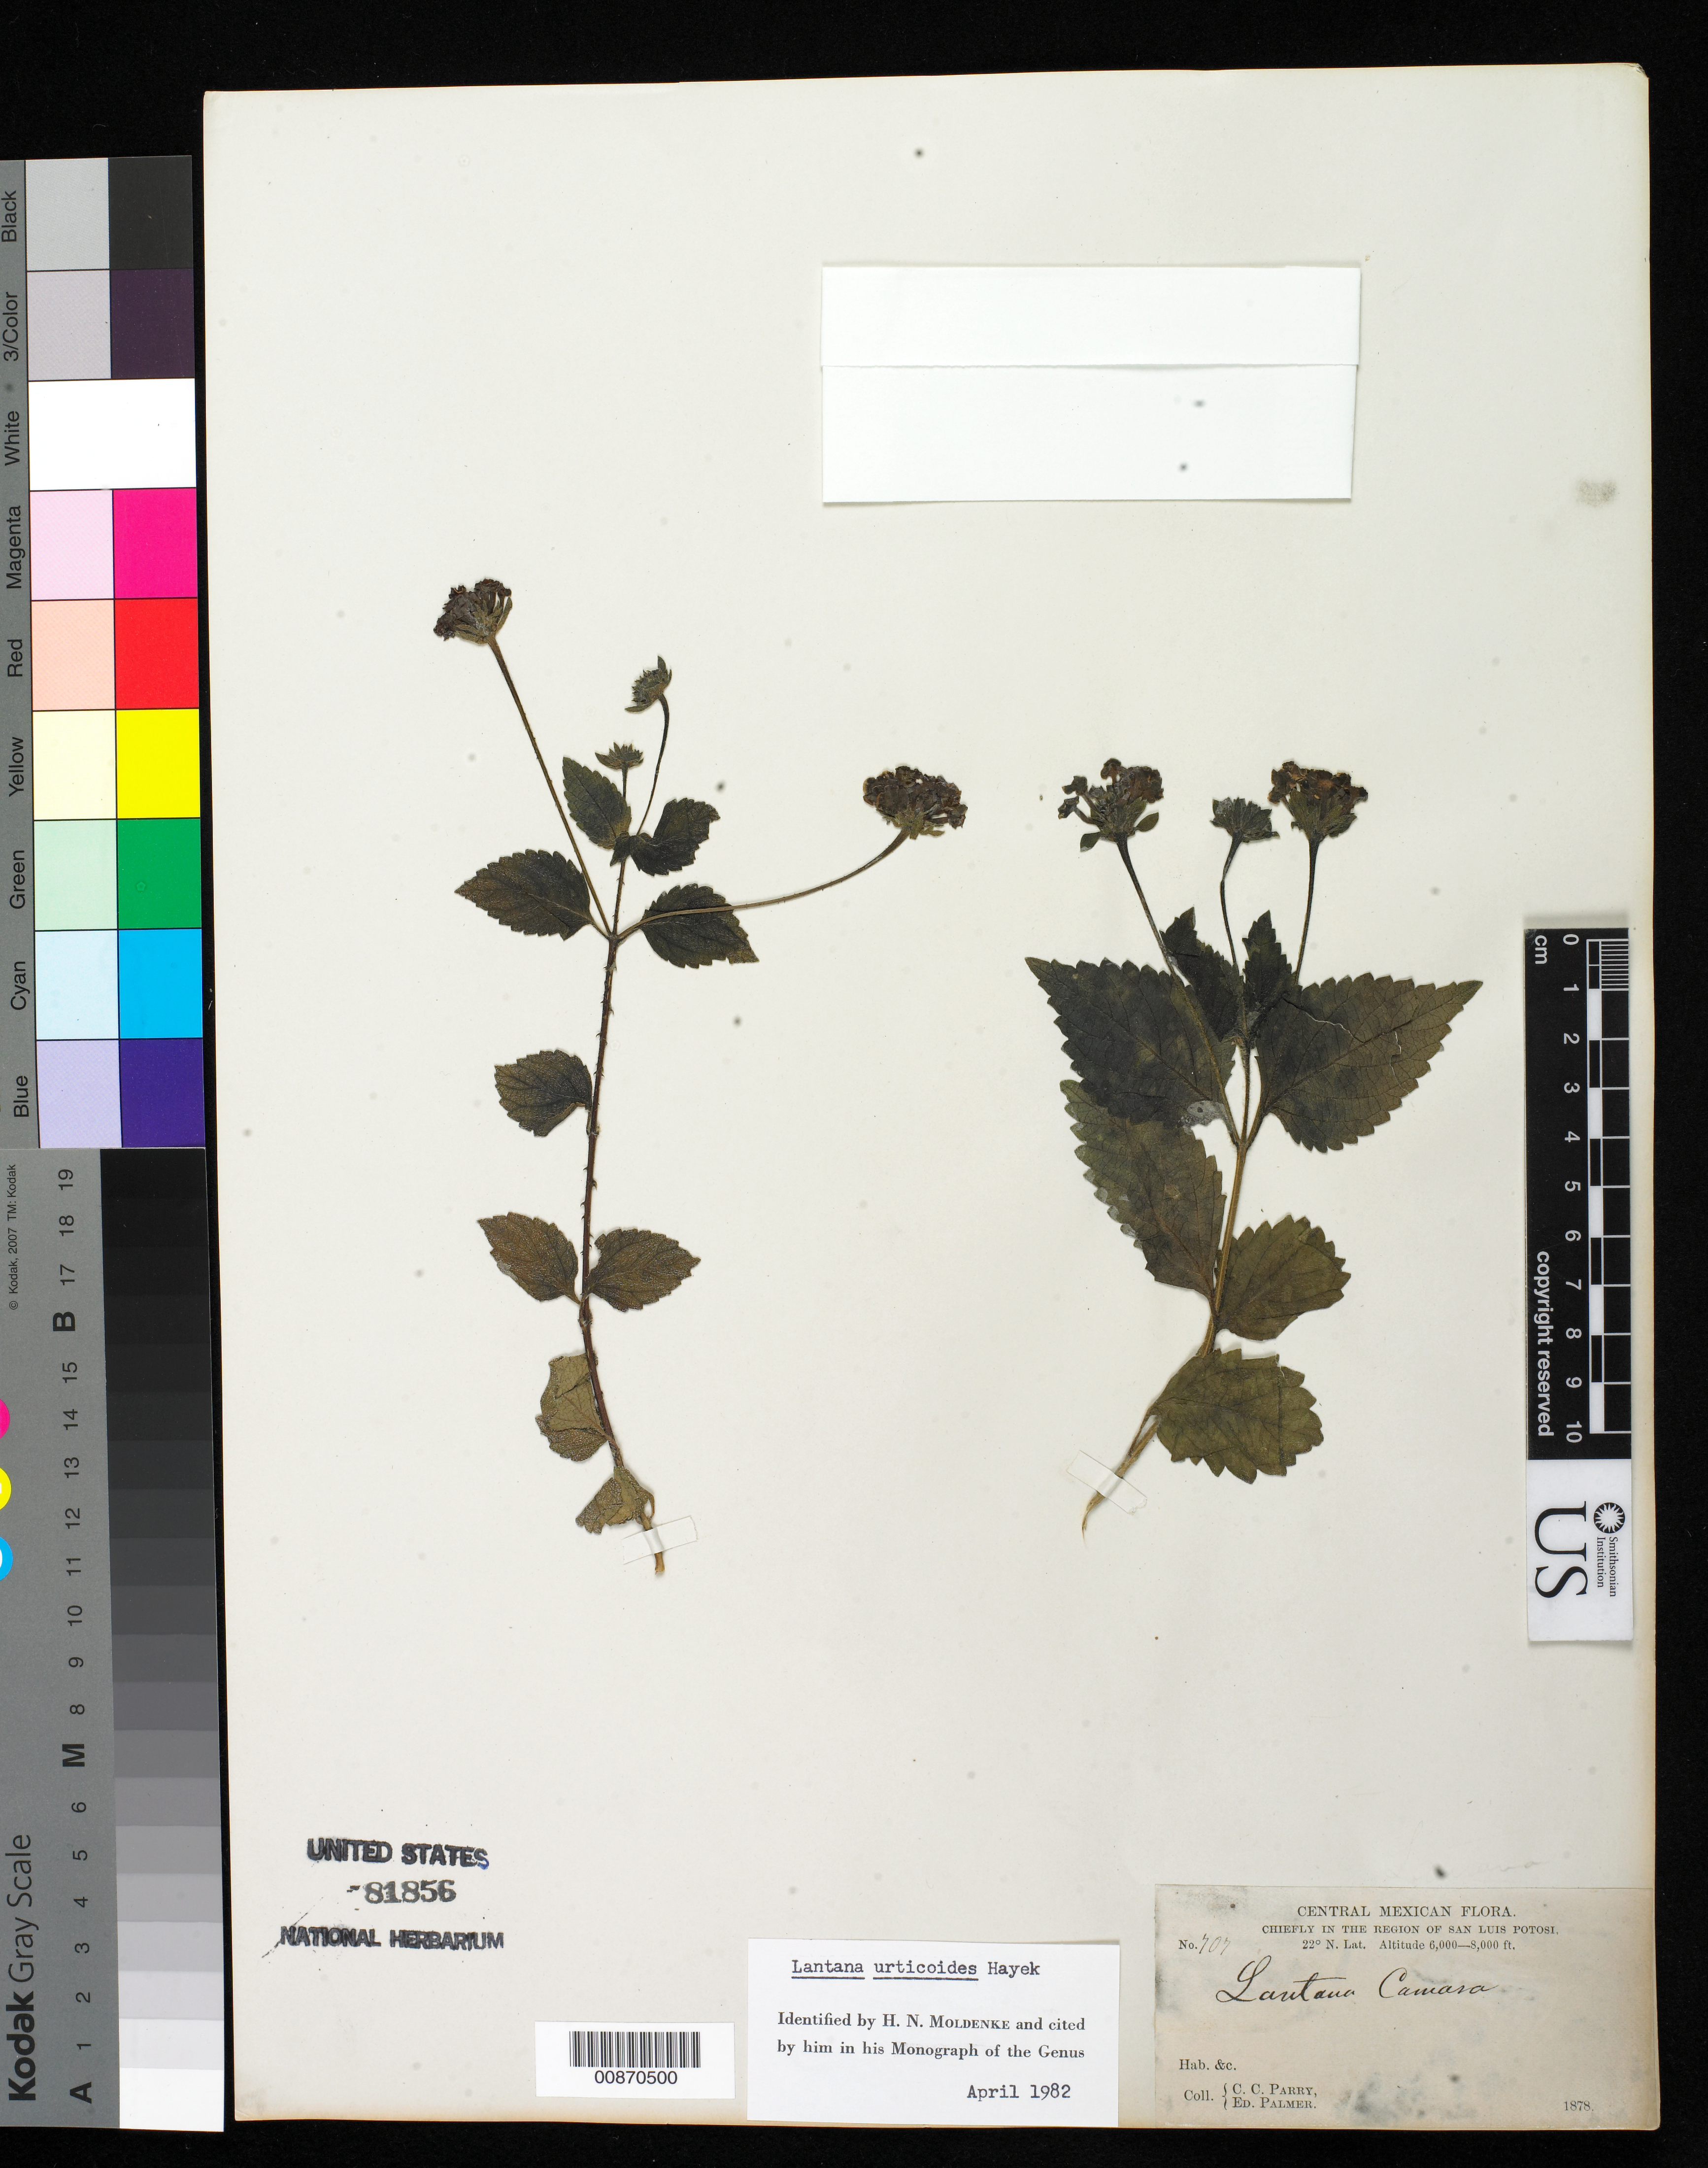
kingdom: Plantae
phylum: Tracheophyta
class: Magnoliopsida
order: Lamiales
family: Verbenaceae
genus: Lantana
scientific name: Lantana urticoides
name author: Hayek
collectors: C. C. Parry & E. Palmer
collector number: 707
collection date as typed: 1878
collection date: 1878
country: Mexico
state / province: San Luis Potosí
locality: Chiefly in the region of San Luis Potosí.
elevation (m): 1829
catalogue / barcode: US 81856